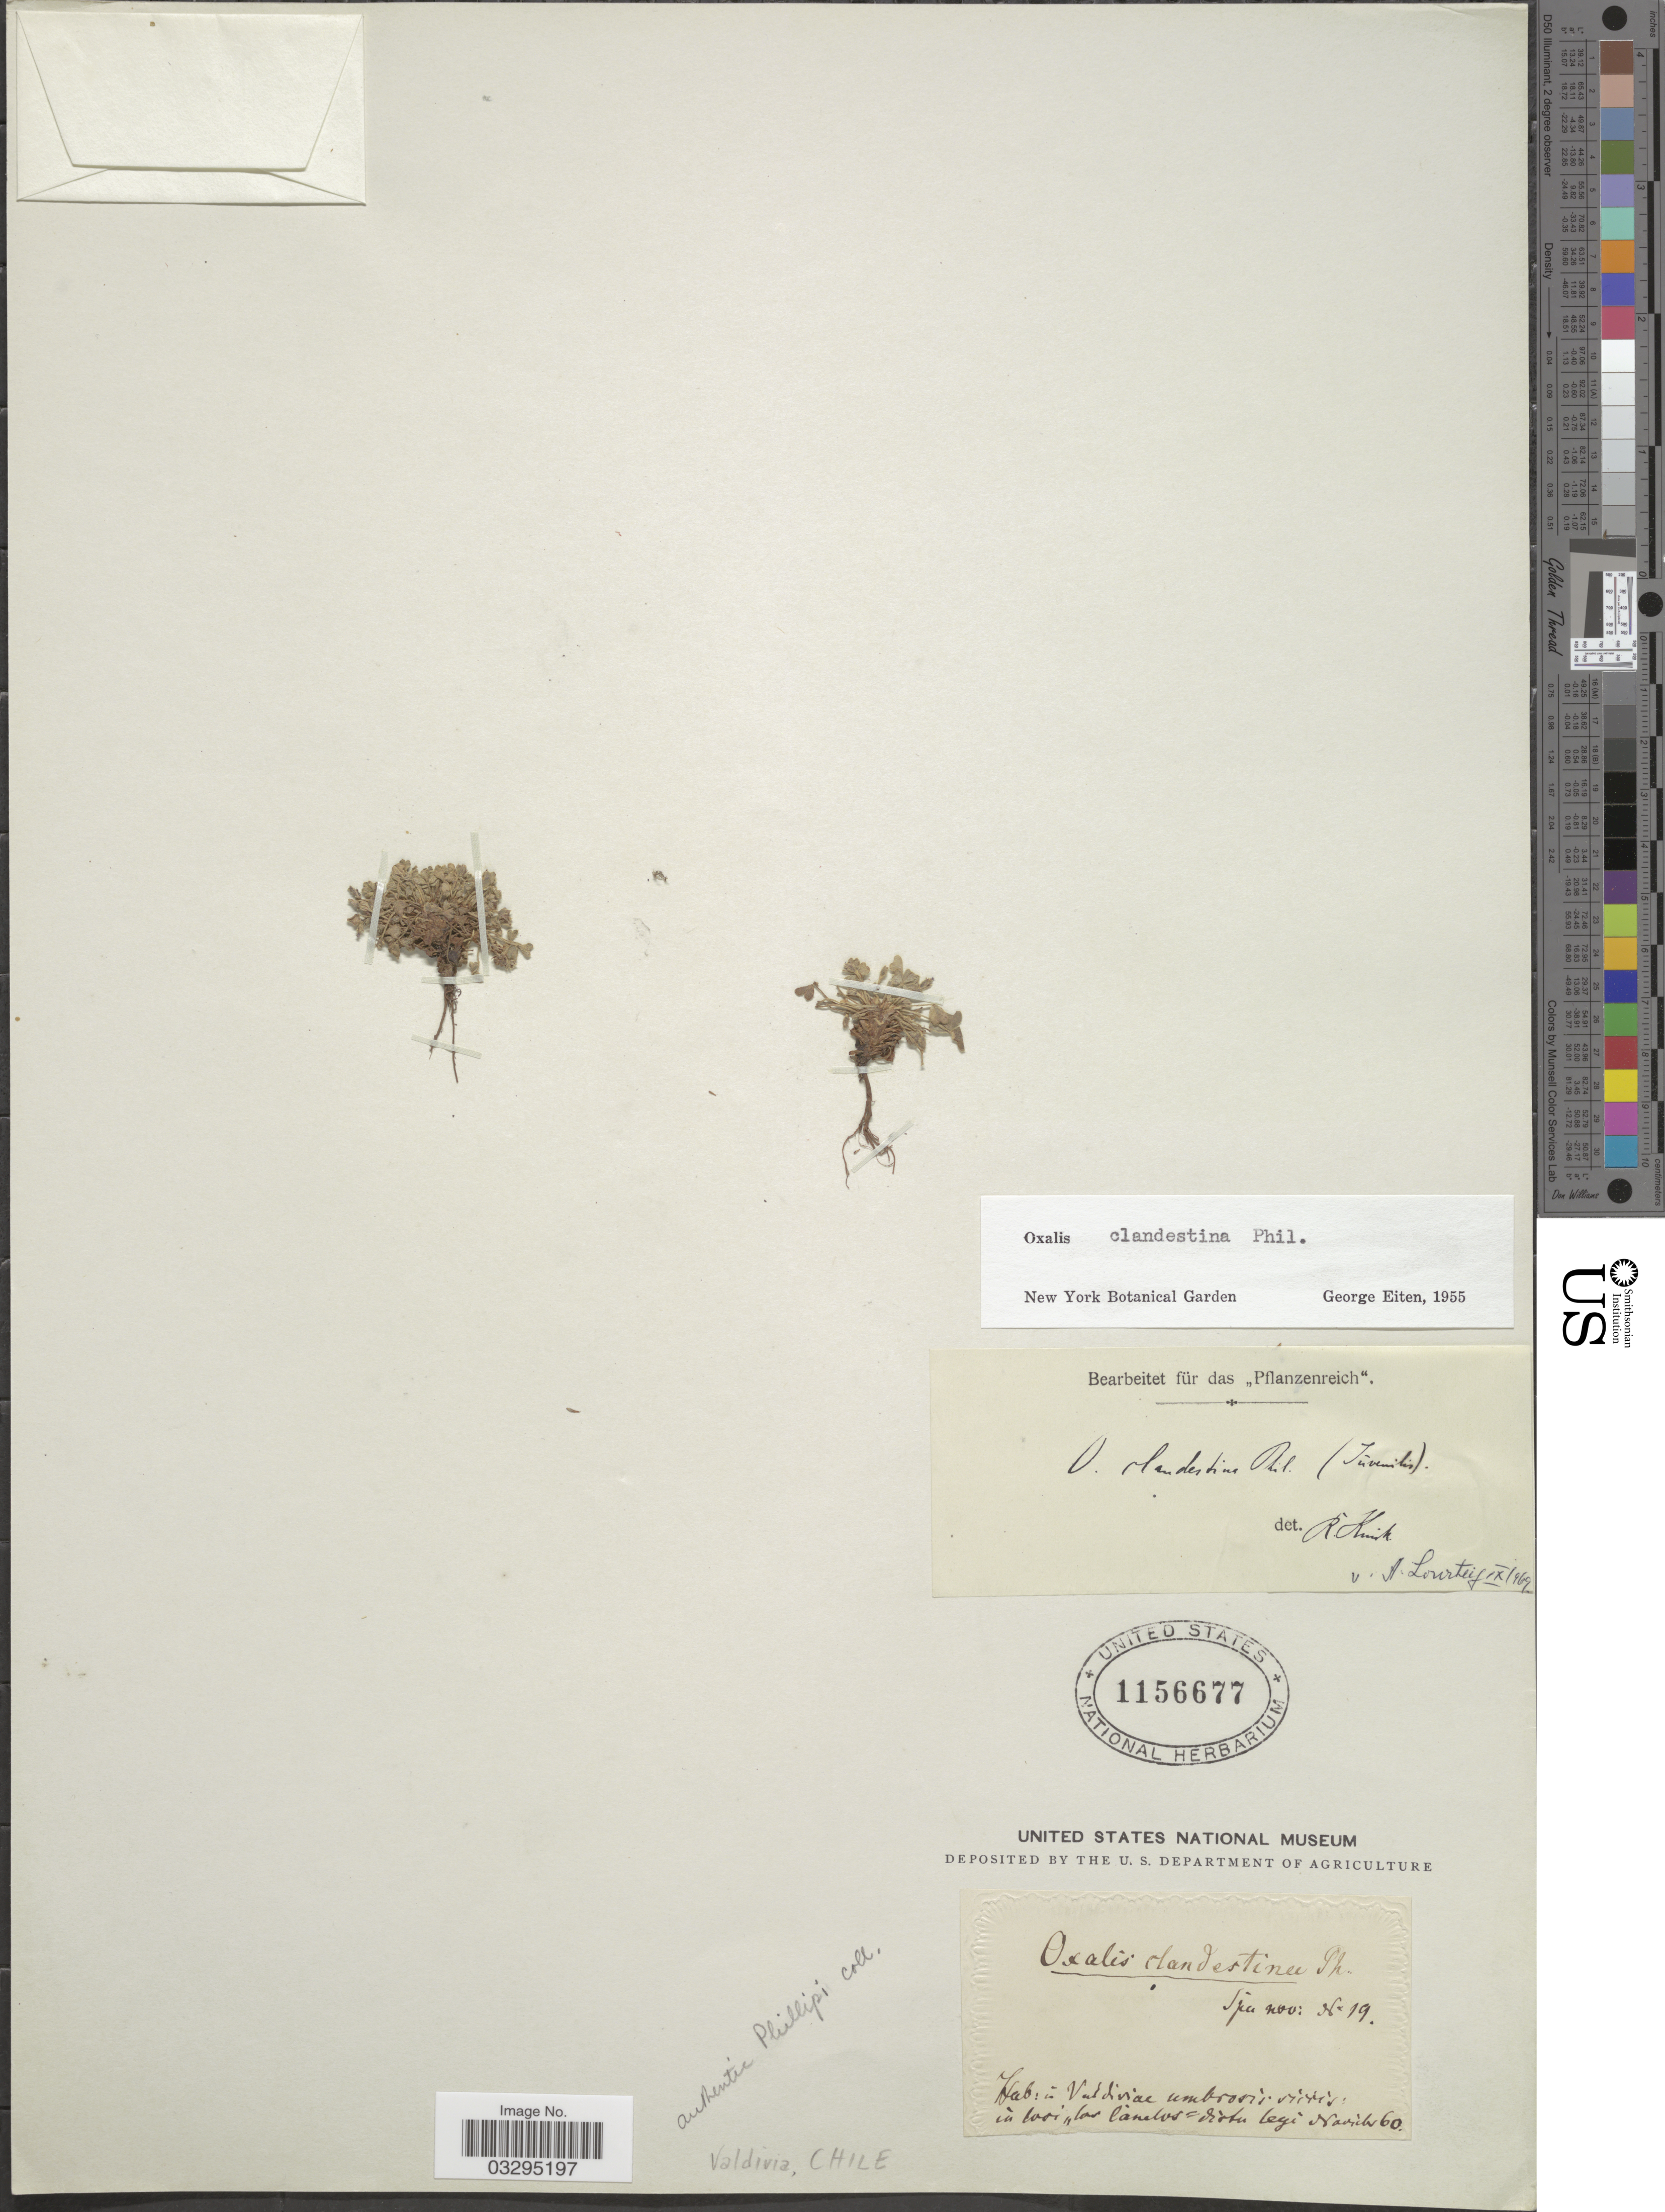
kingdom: Plantae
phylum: Tracheophyta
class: Magnoliopsida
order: Oxalidales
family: Oxalidaceae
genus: Oxalis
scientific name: Oxalis clandestina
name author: Phil.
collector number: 60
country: Chile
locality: Valdivia.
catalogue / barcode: US 1156677